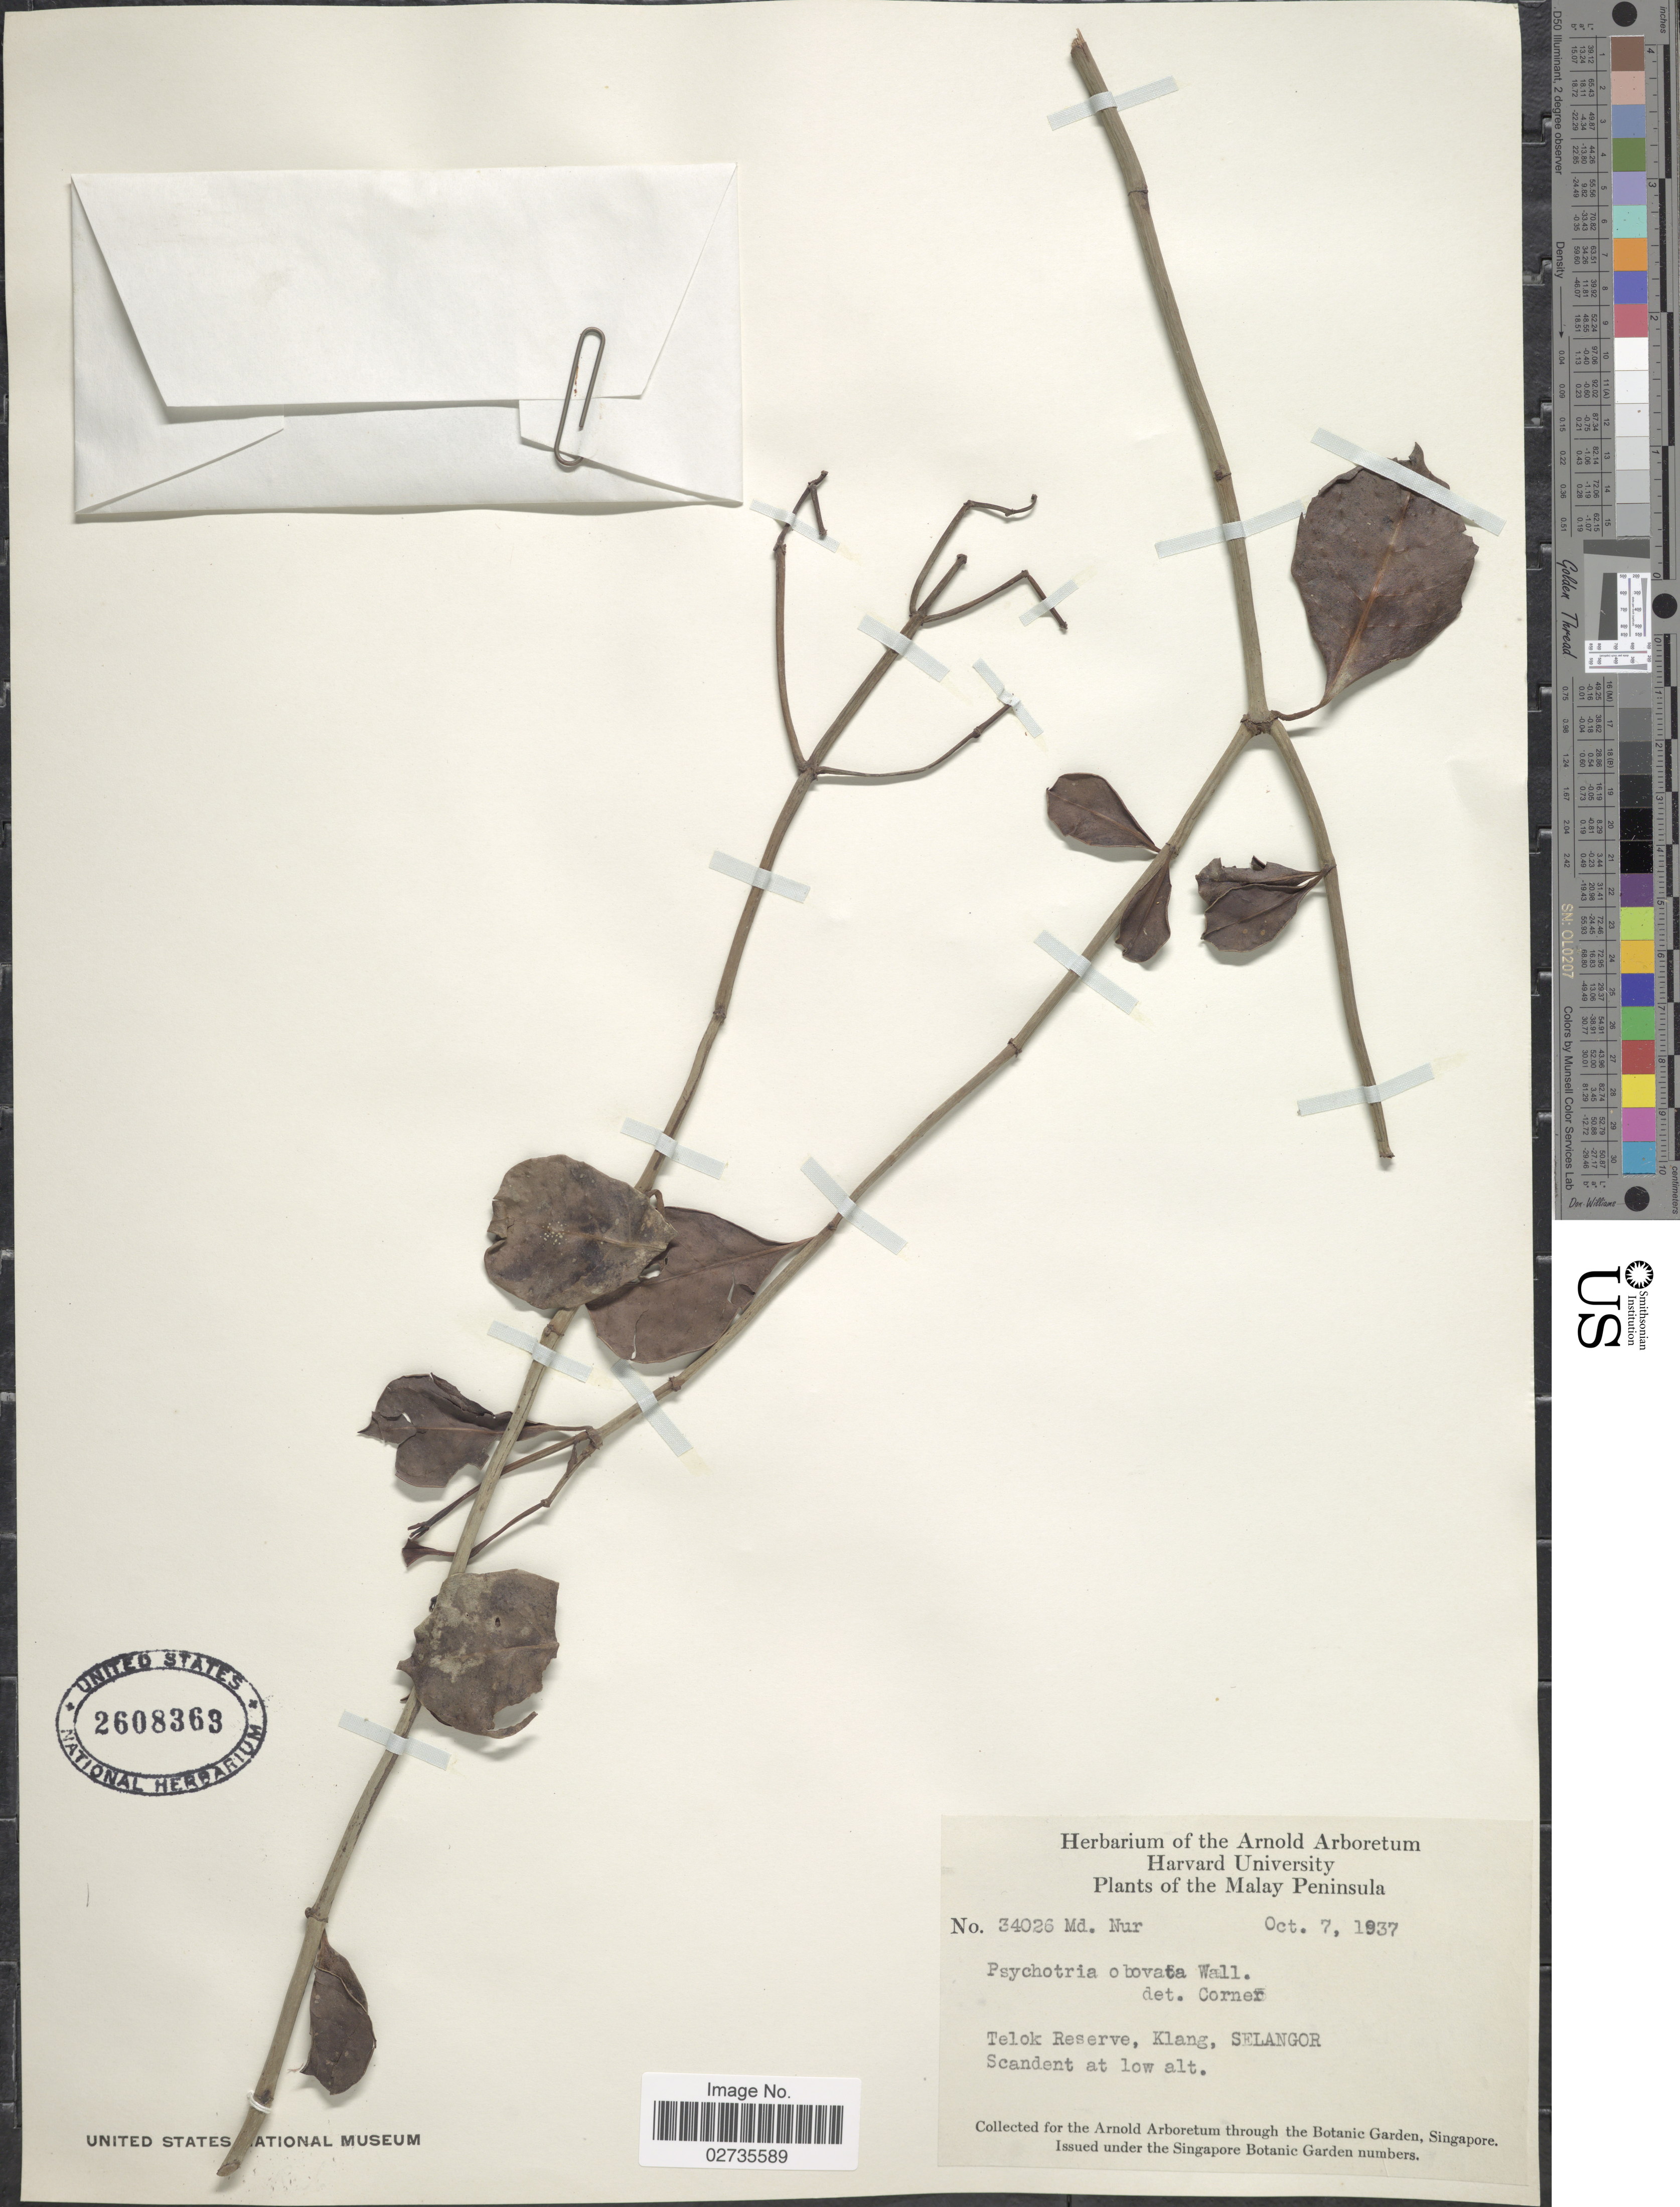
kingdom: Plantae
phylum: Tracheophyta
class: Magnoliopsida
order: Gentianales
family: Rubiaceae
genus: Psychotria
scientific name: Psychotria obovata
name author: Ruiz & Pav.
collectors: M. Nur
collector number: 34026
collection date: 1937-10-07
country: Malaysia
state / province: Selangor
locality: Malay Peninsula, Telok Reserve, Klang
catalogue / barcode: US 2608363